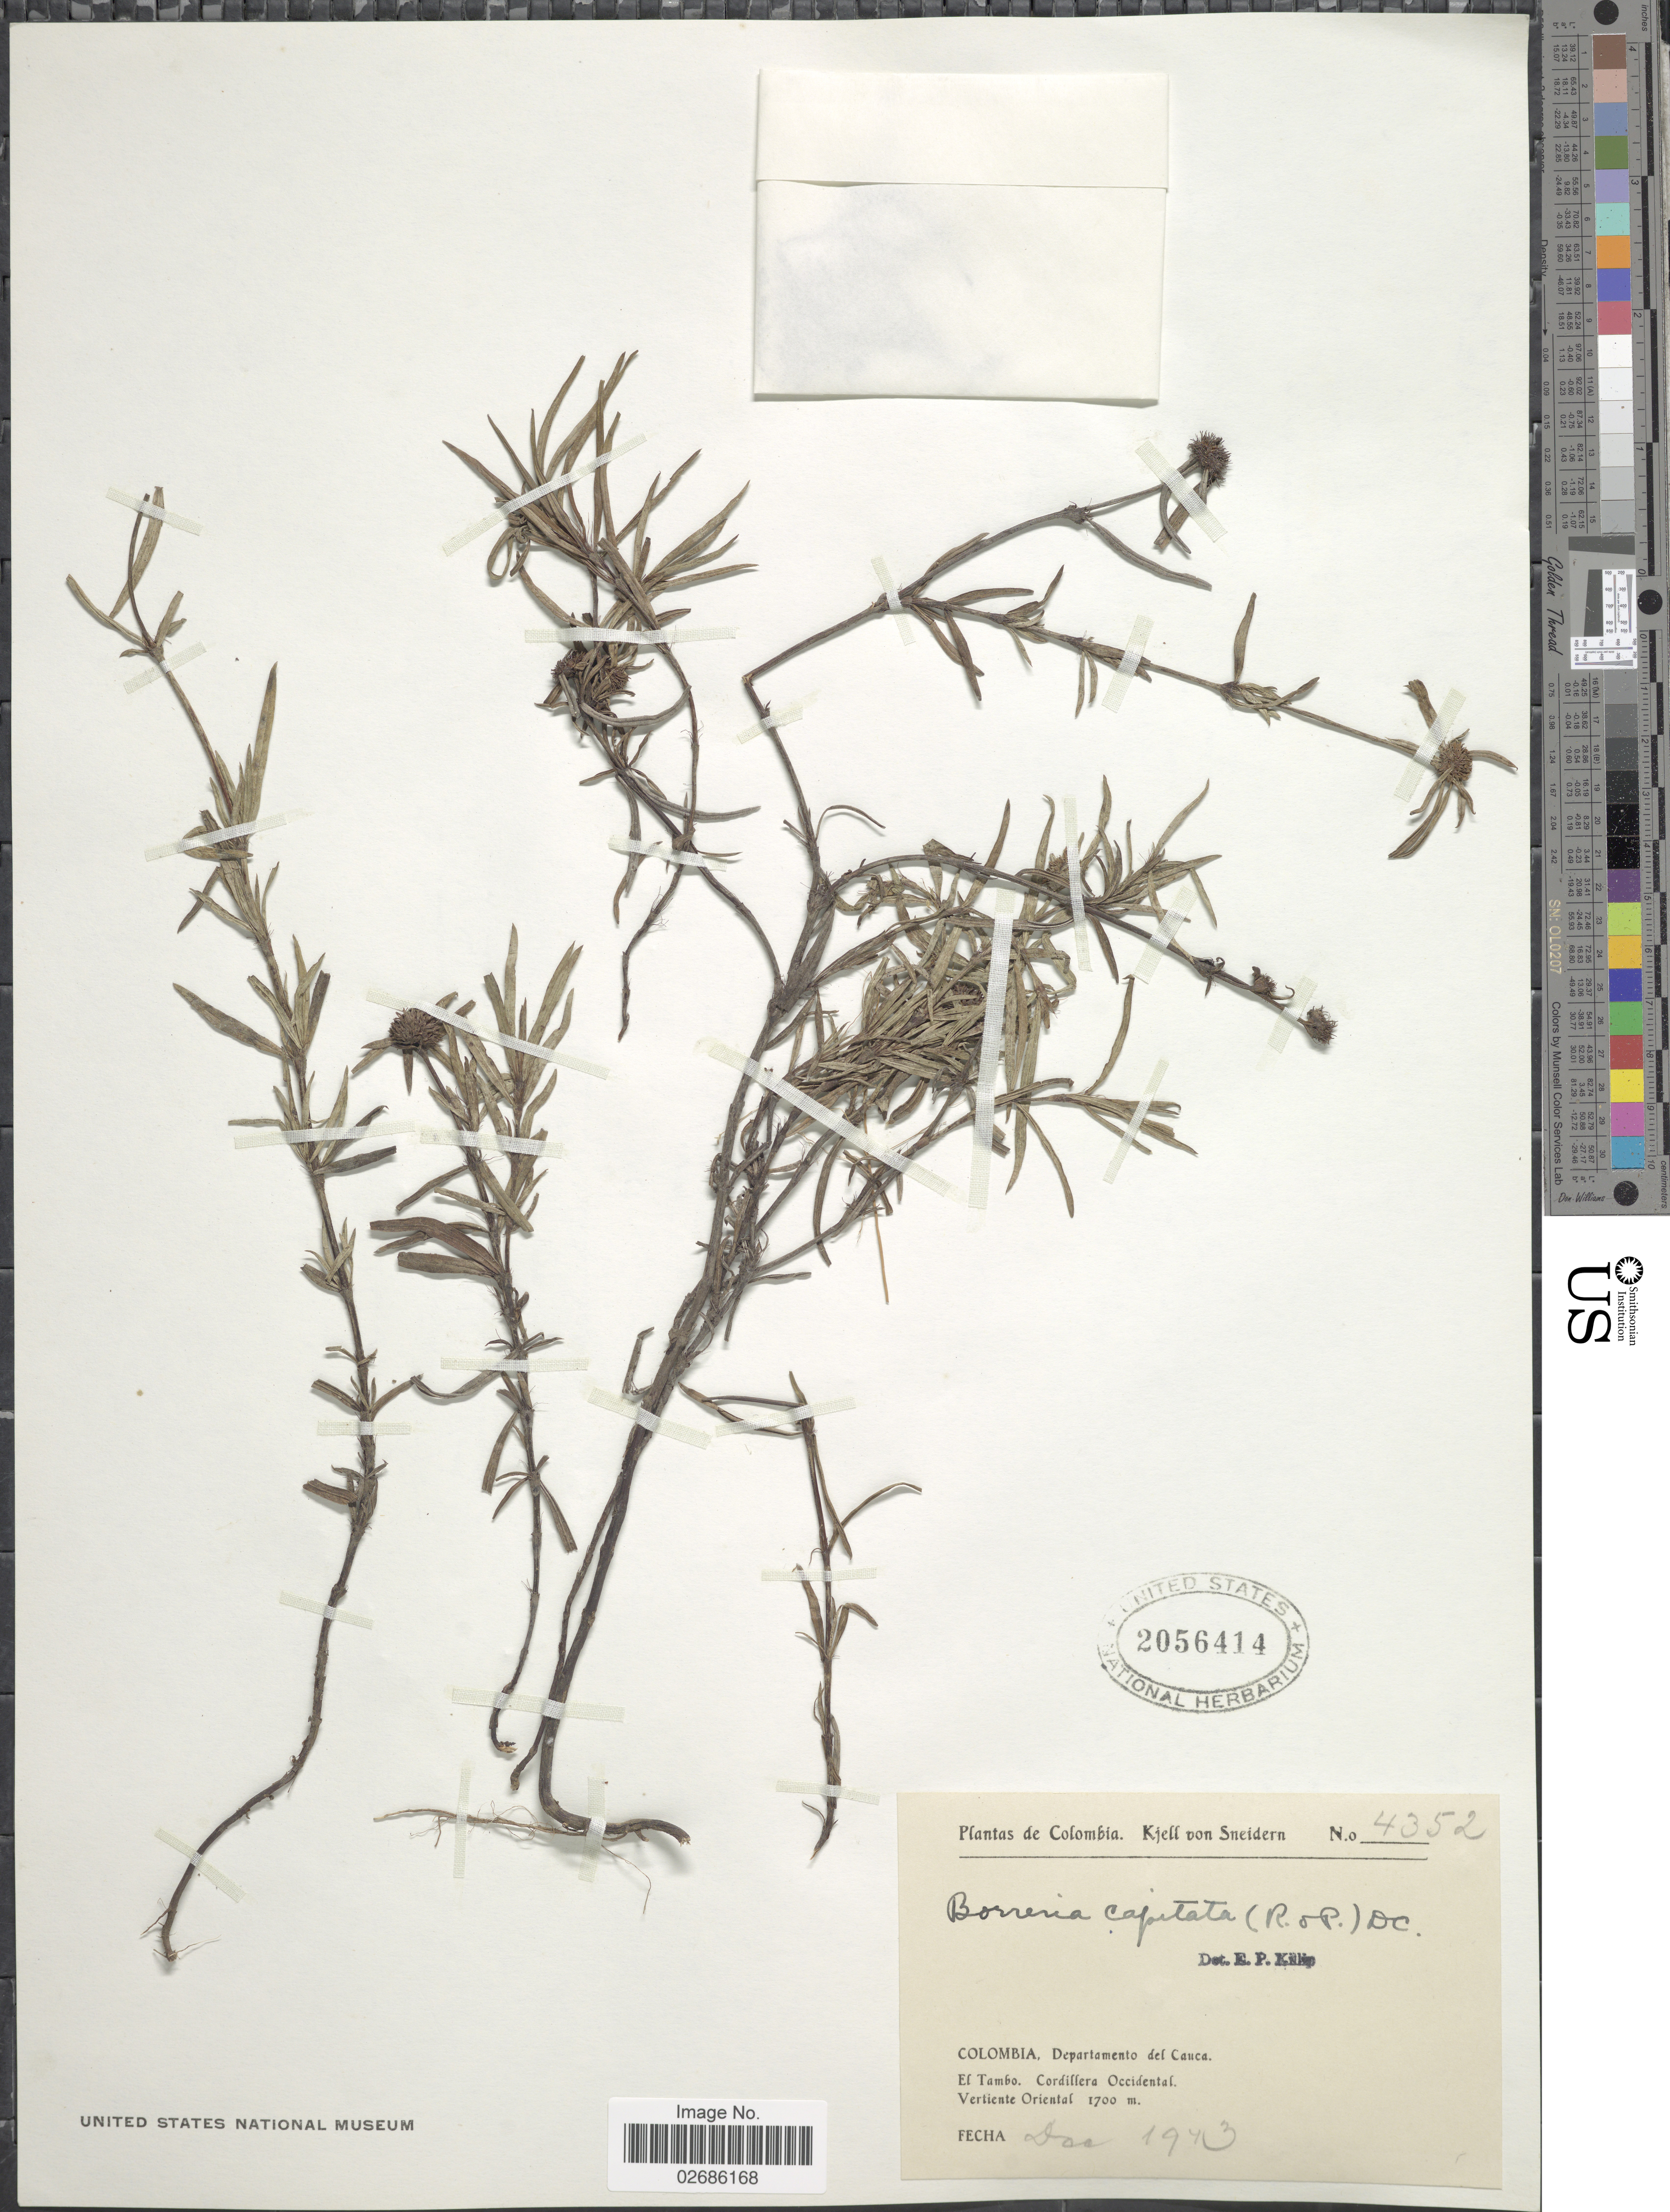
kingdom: Plantae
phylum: Tracheophyta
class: Magnoliopsida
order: Gentianales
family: Rubiaceae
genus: Borreria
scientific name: Borreria capitata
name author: (Ruiz & Pav.) DC.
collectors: K. von Sneidern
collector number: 4352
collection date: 1943-12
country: Colombia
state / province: Cauca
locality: Departamento de Cauca. El Tambo. Cordillera Occidental. Vertiente Oriental.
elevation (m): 1700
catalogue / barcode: US 2056414